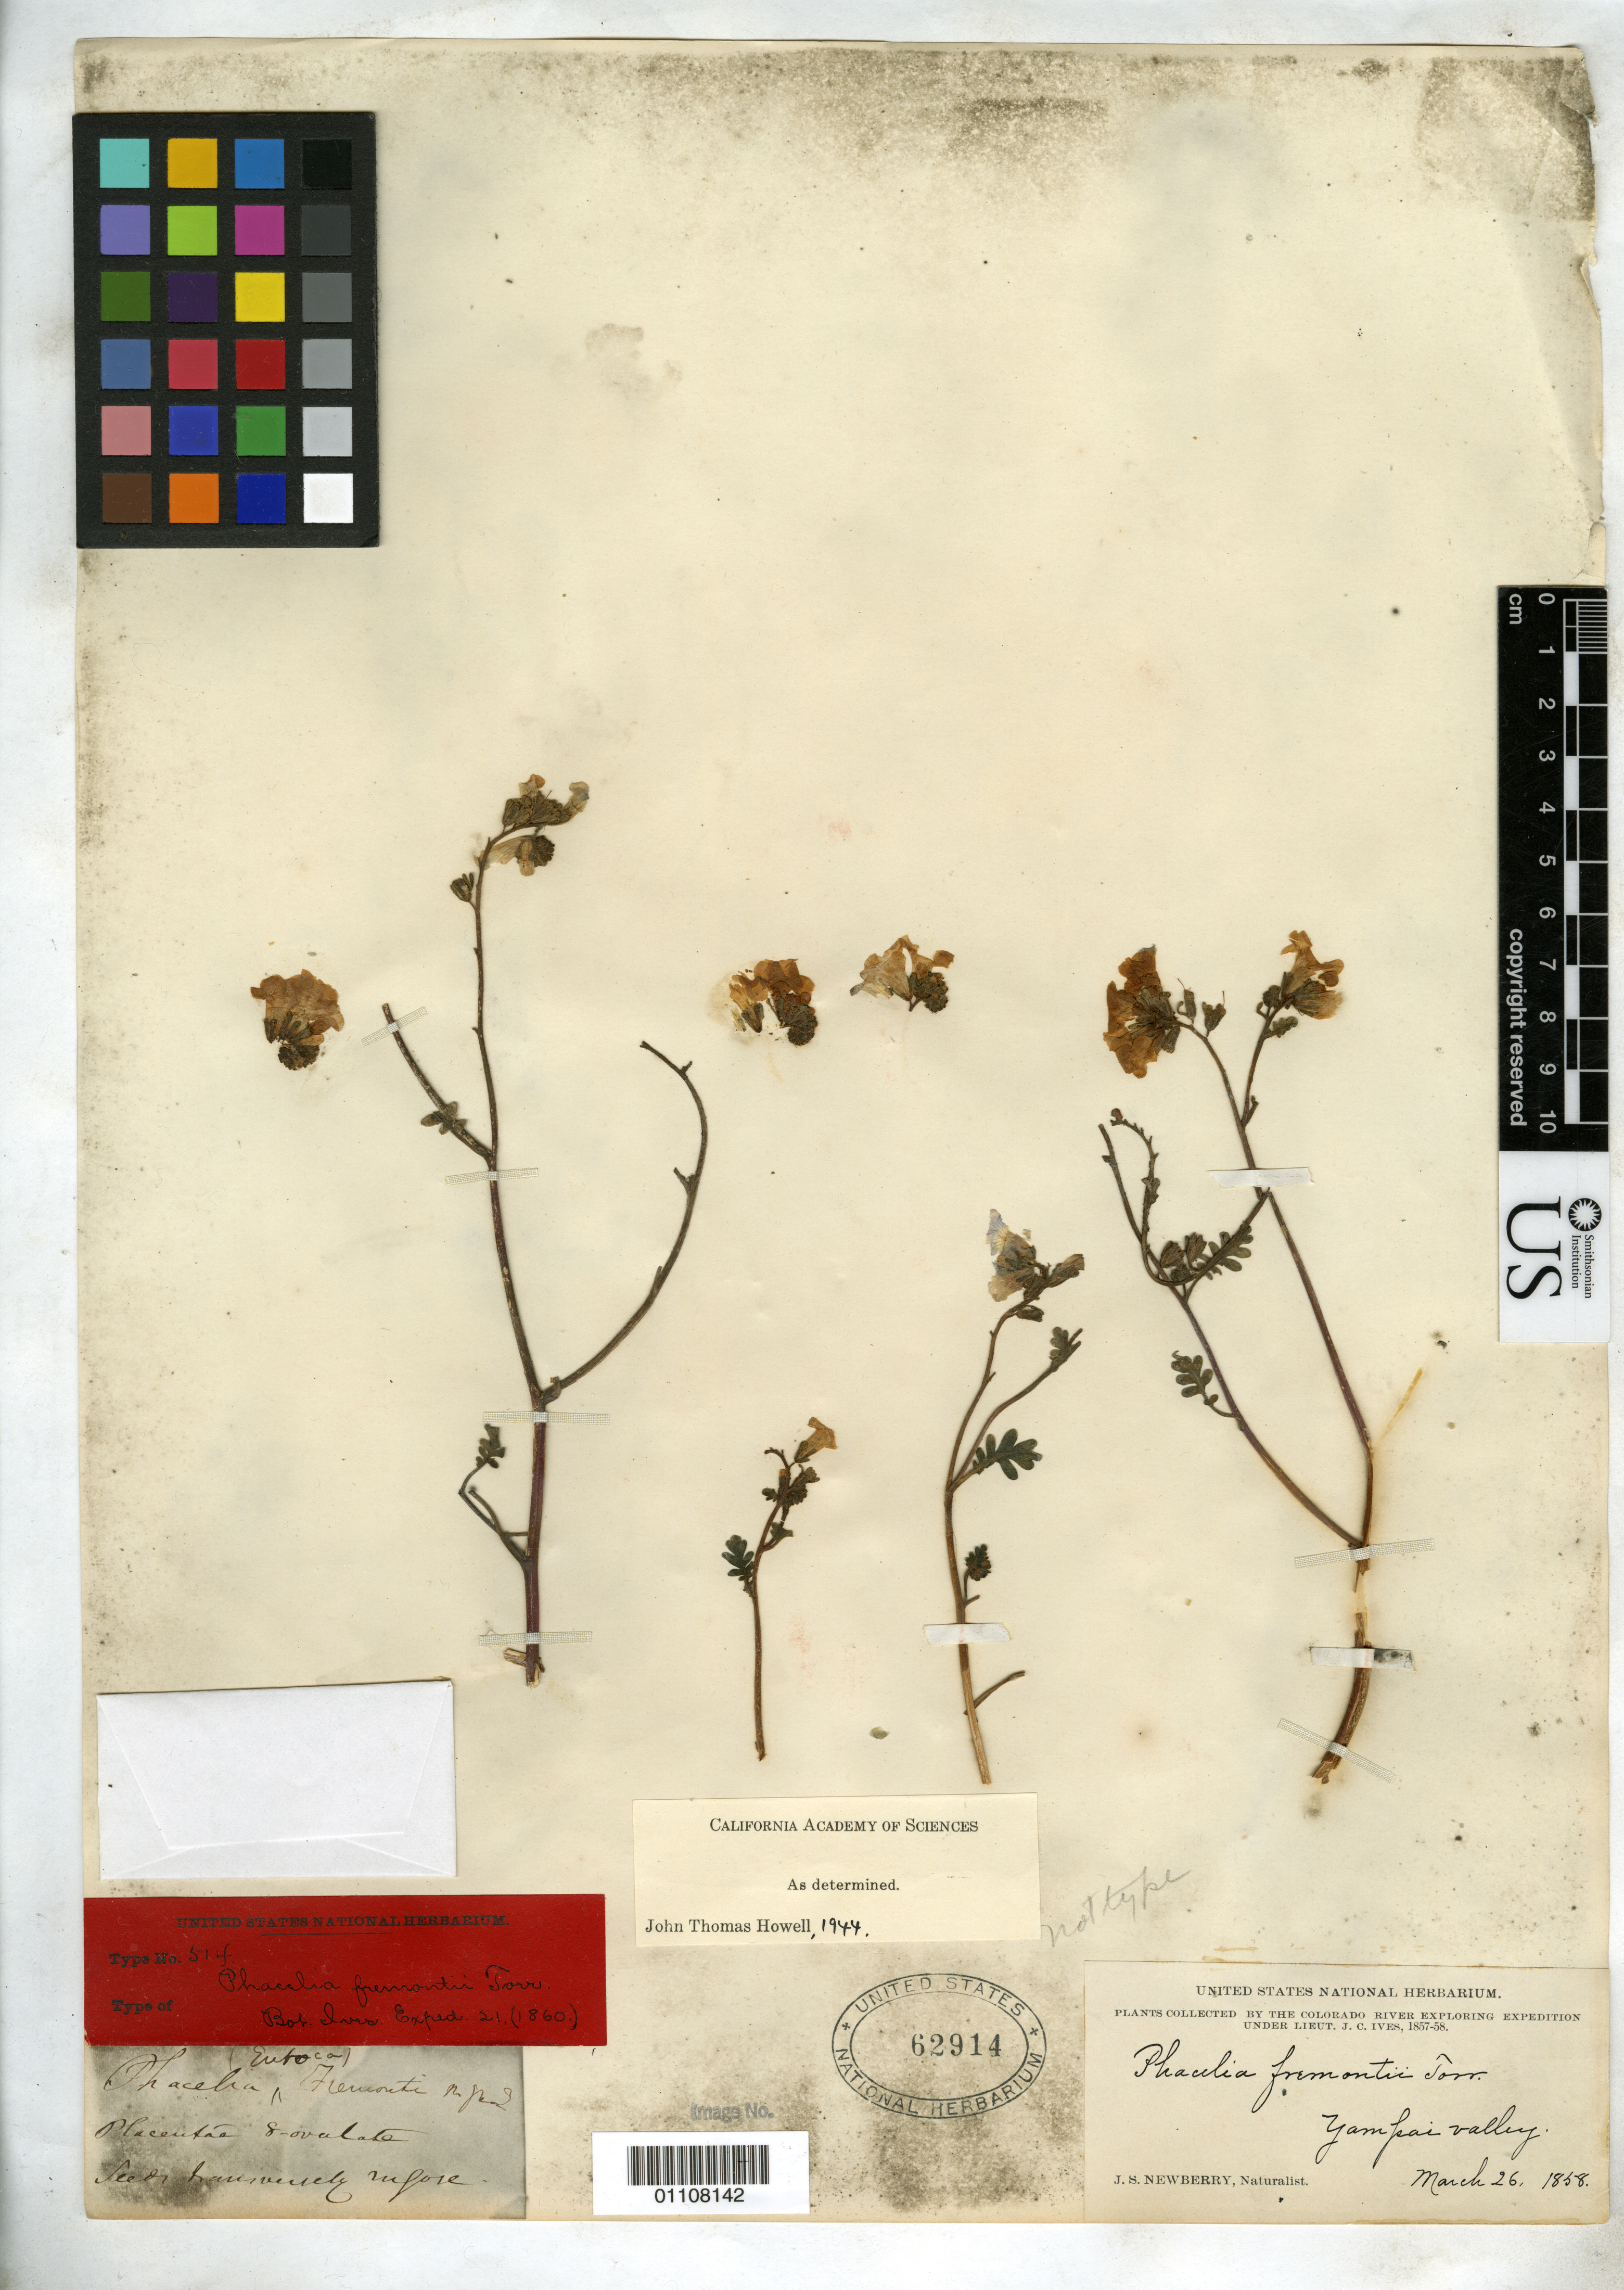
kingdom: Plantae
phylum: Tracheophyta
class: Magnoliopsida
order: Boraginales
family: Hydrophyllaceae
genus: Phacelia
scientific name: Phacelia fremontii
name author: Torr.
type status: Syntype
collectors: J. S. Newberry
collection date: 1858-03-26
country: United States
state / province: Colorado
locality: Colorado River, Yampai Valley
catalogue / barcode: US 62914